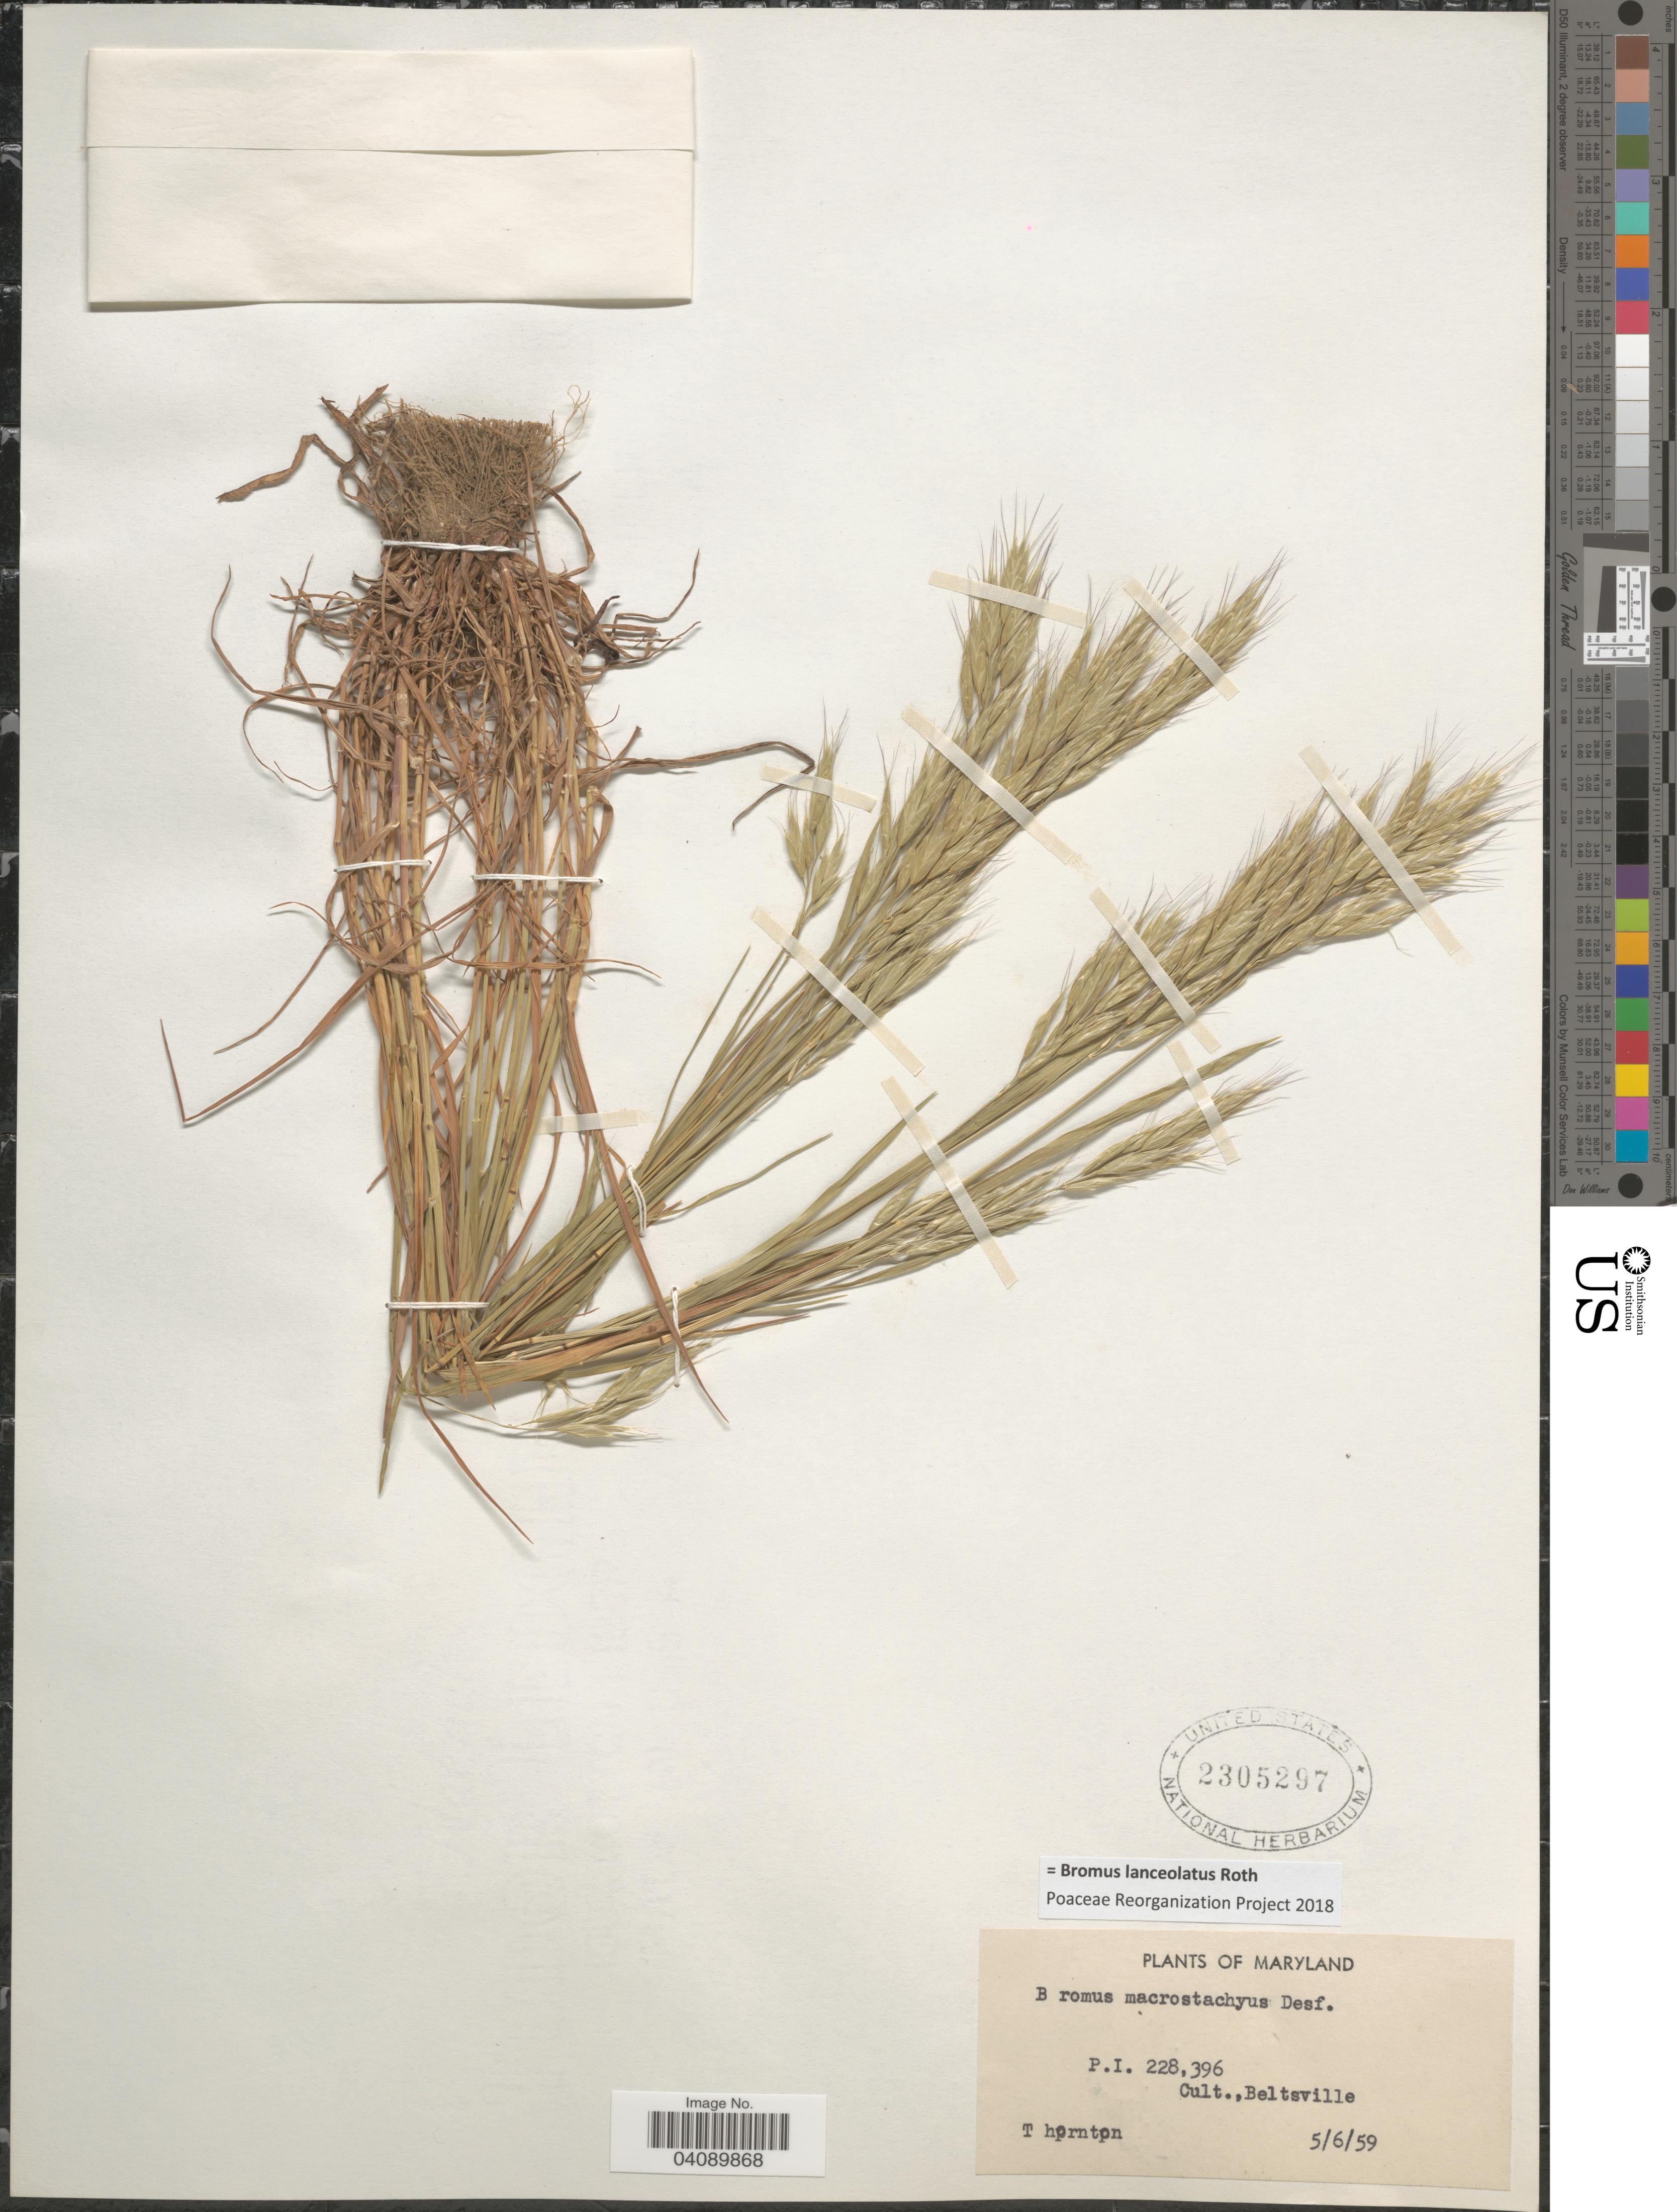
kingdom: Plantae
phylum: Tracheophyta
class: Liliopsida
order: Poales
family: Poaceae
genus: Bromus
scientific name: Bromus lanceolatus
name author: Roth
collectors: Thornton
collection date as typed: Transcribed d/m/y: 6/5/59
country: United States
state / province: Maryland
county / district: Prince George's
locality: Beltsville.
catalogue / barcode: US 2305297